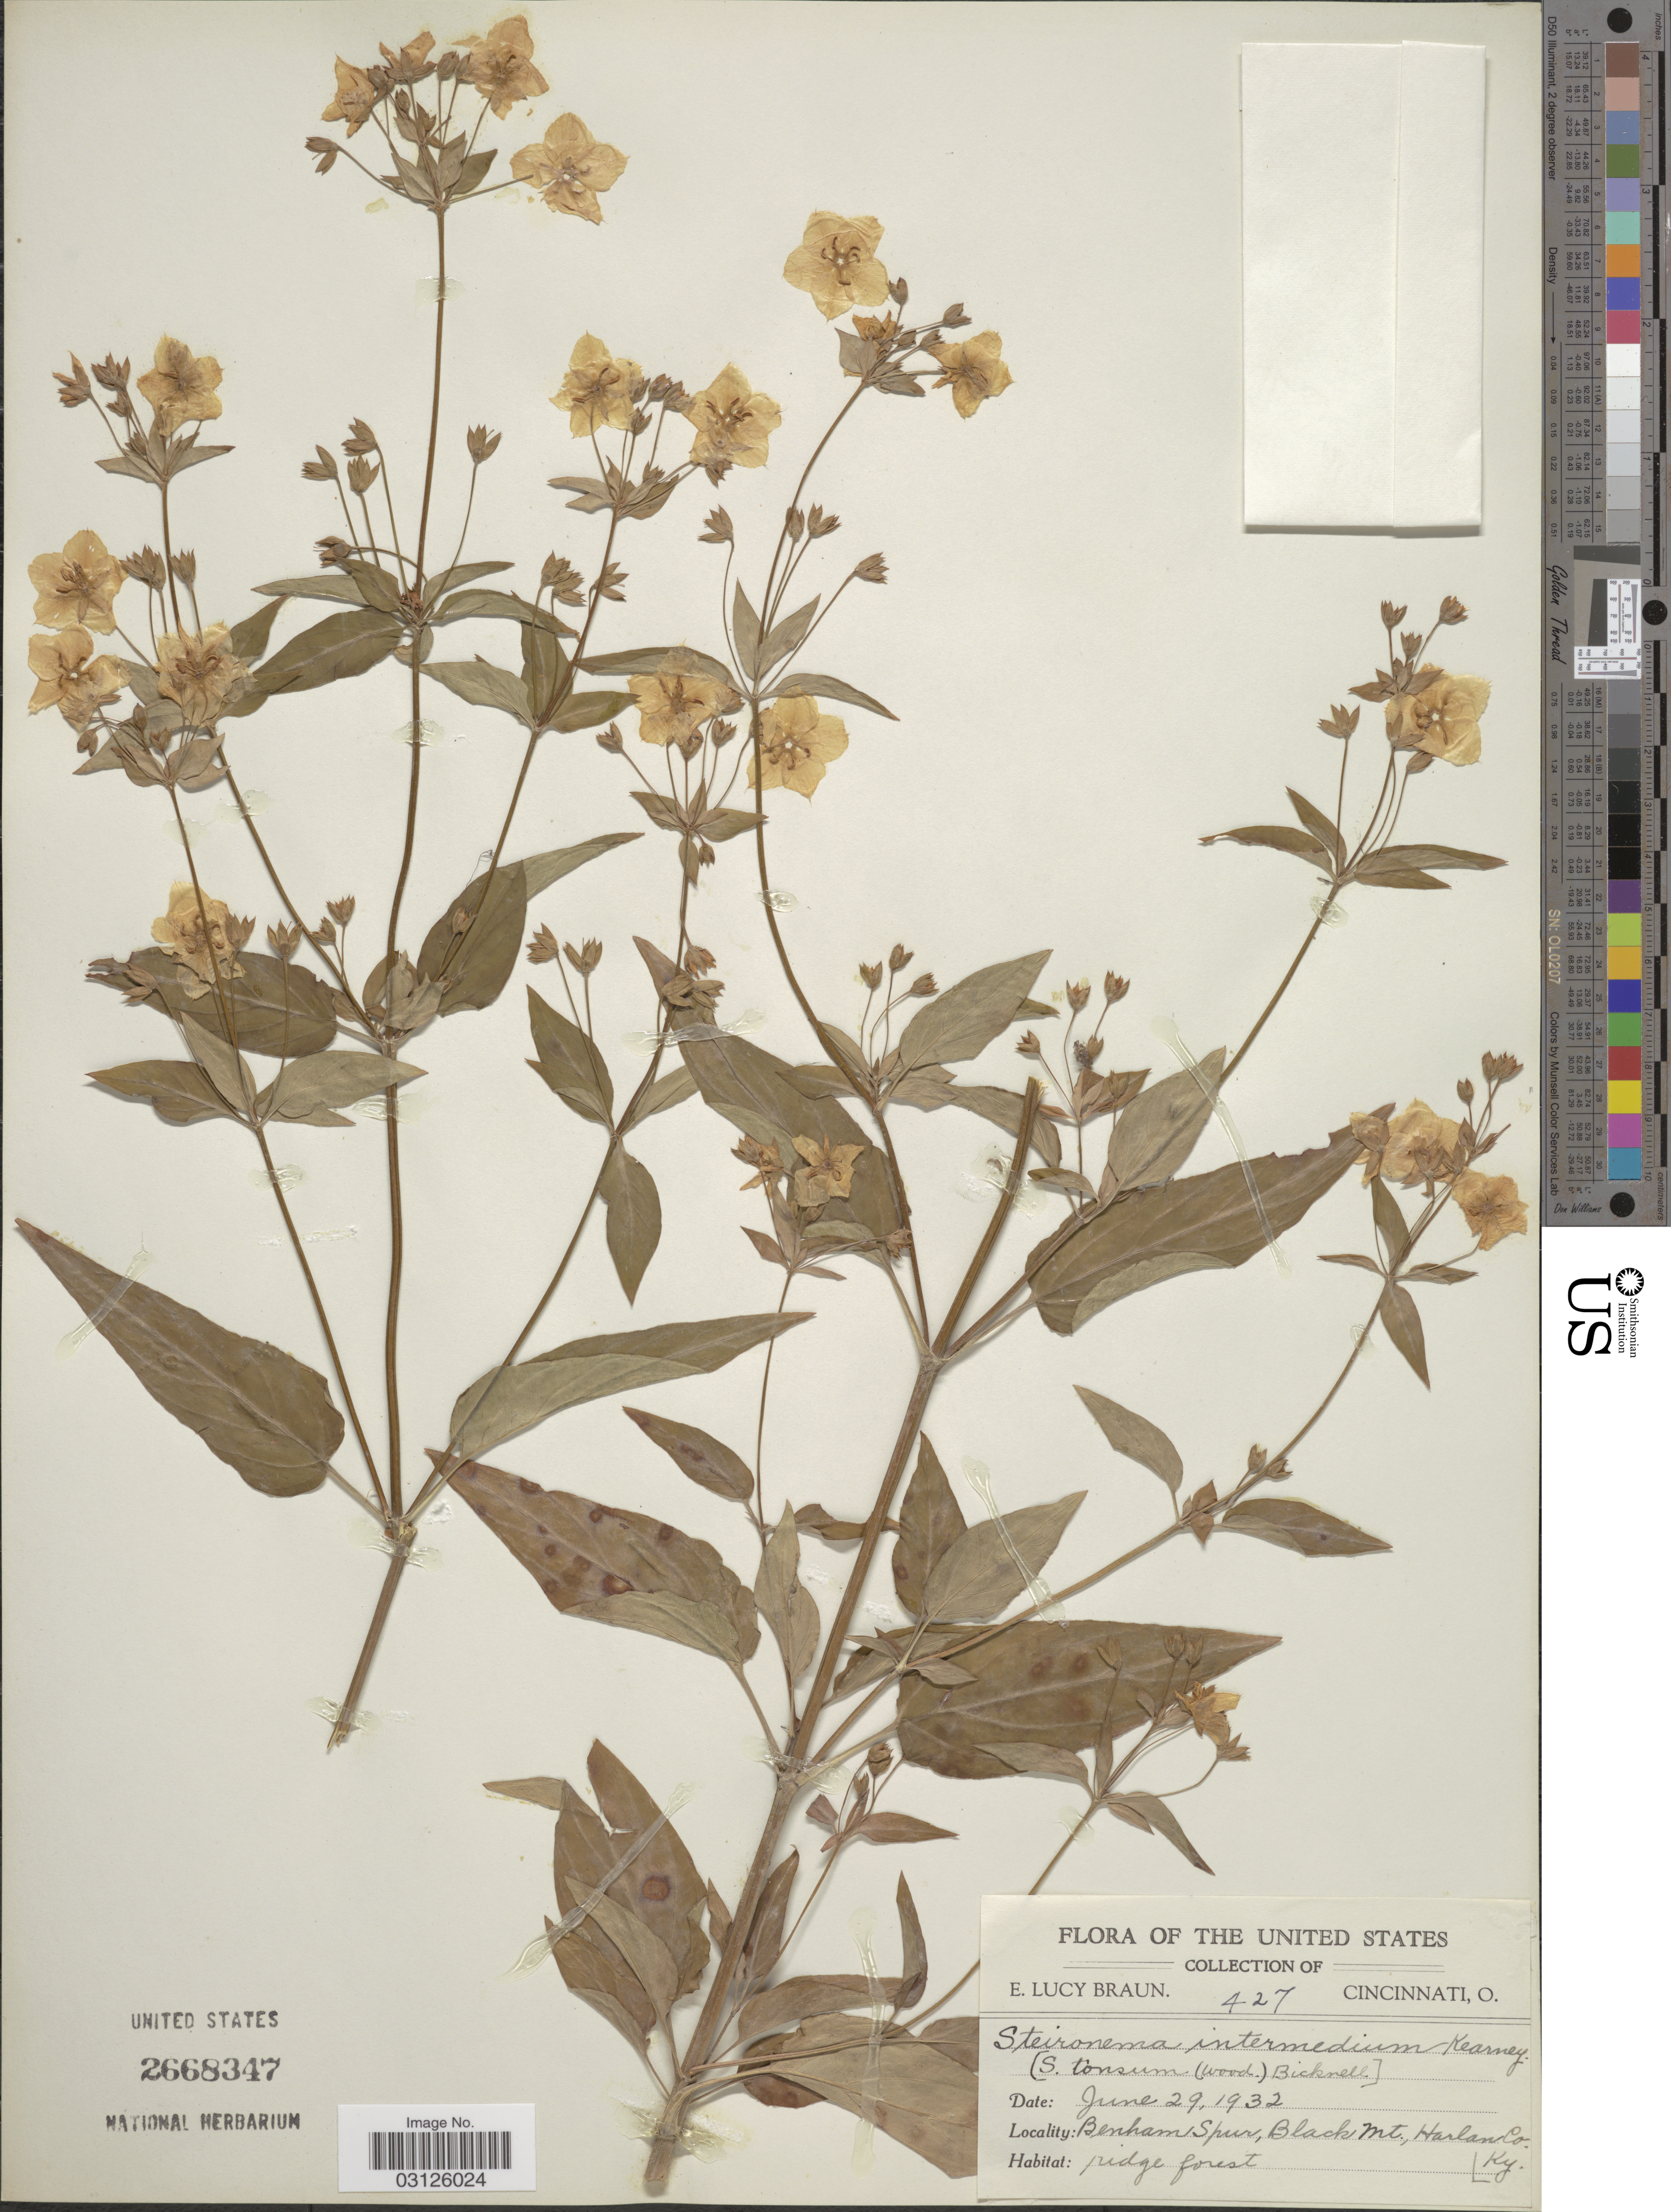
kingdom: Plantae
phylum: Tracheophyta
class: Magnoliopsida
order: Ericales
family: Primulaceae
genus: Lysimachia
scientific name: Lysimachia tonsa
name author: (Alph. Wood) Alph. Wood ex R. Knuth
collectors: E. L. Braun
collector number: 427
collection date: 1932-06-29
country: United States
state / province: Kentucky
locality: Benham Spur, Black Mts., Harlan Co.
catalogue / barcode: US 2668347